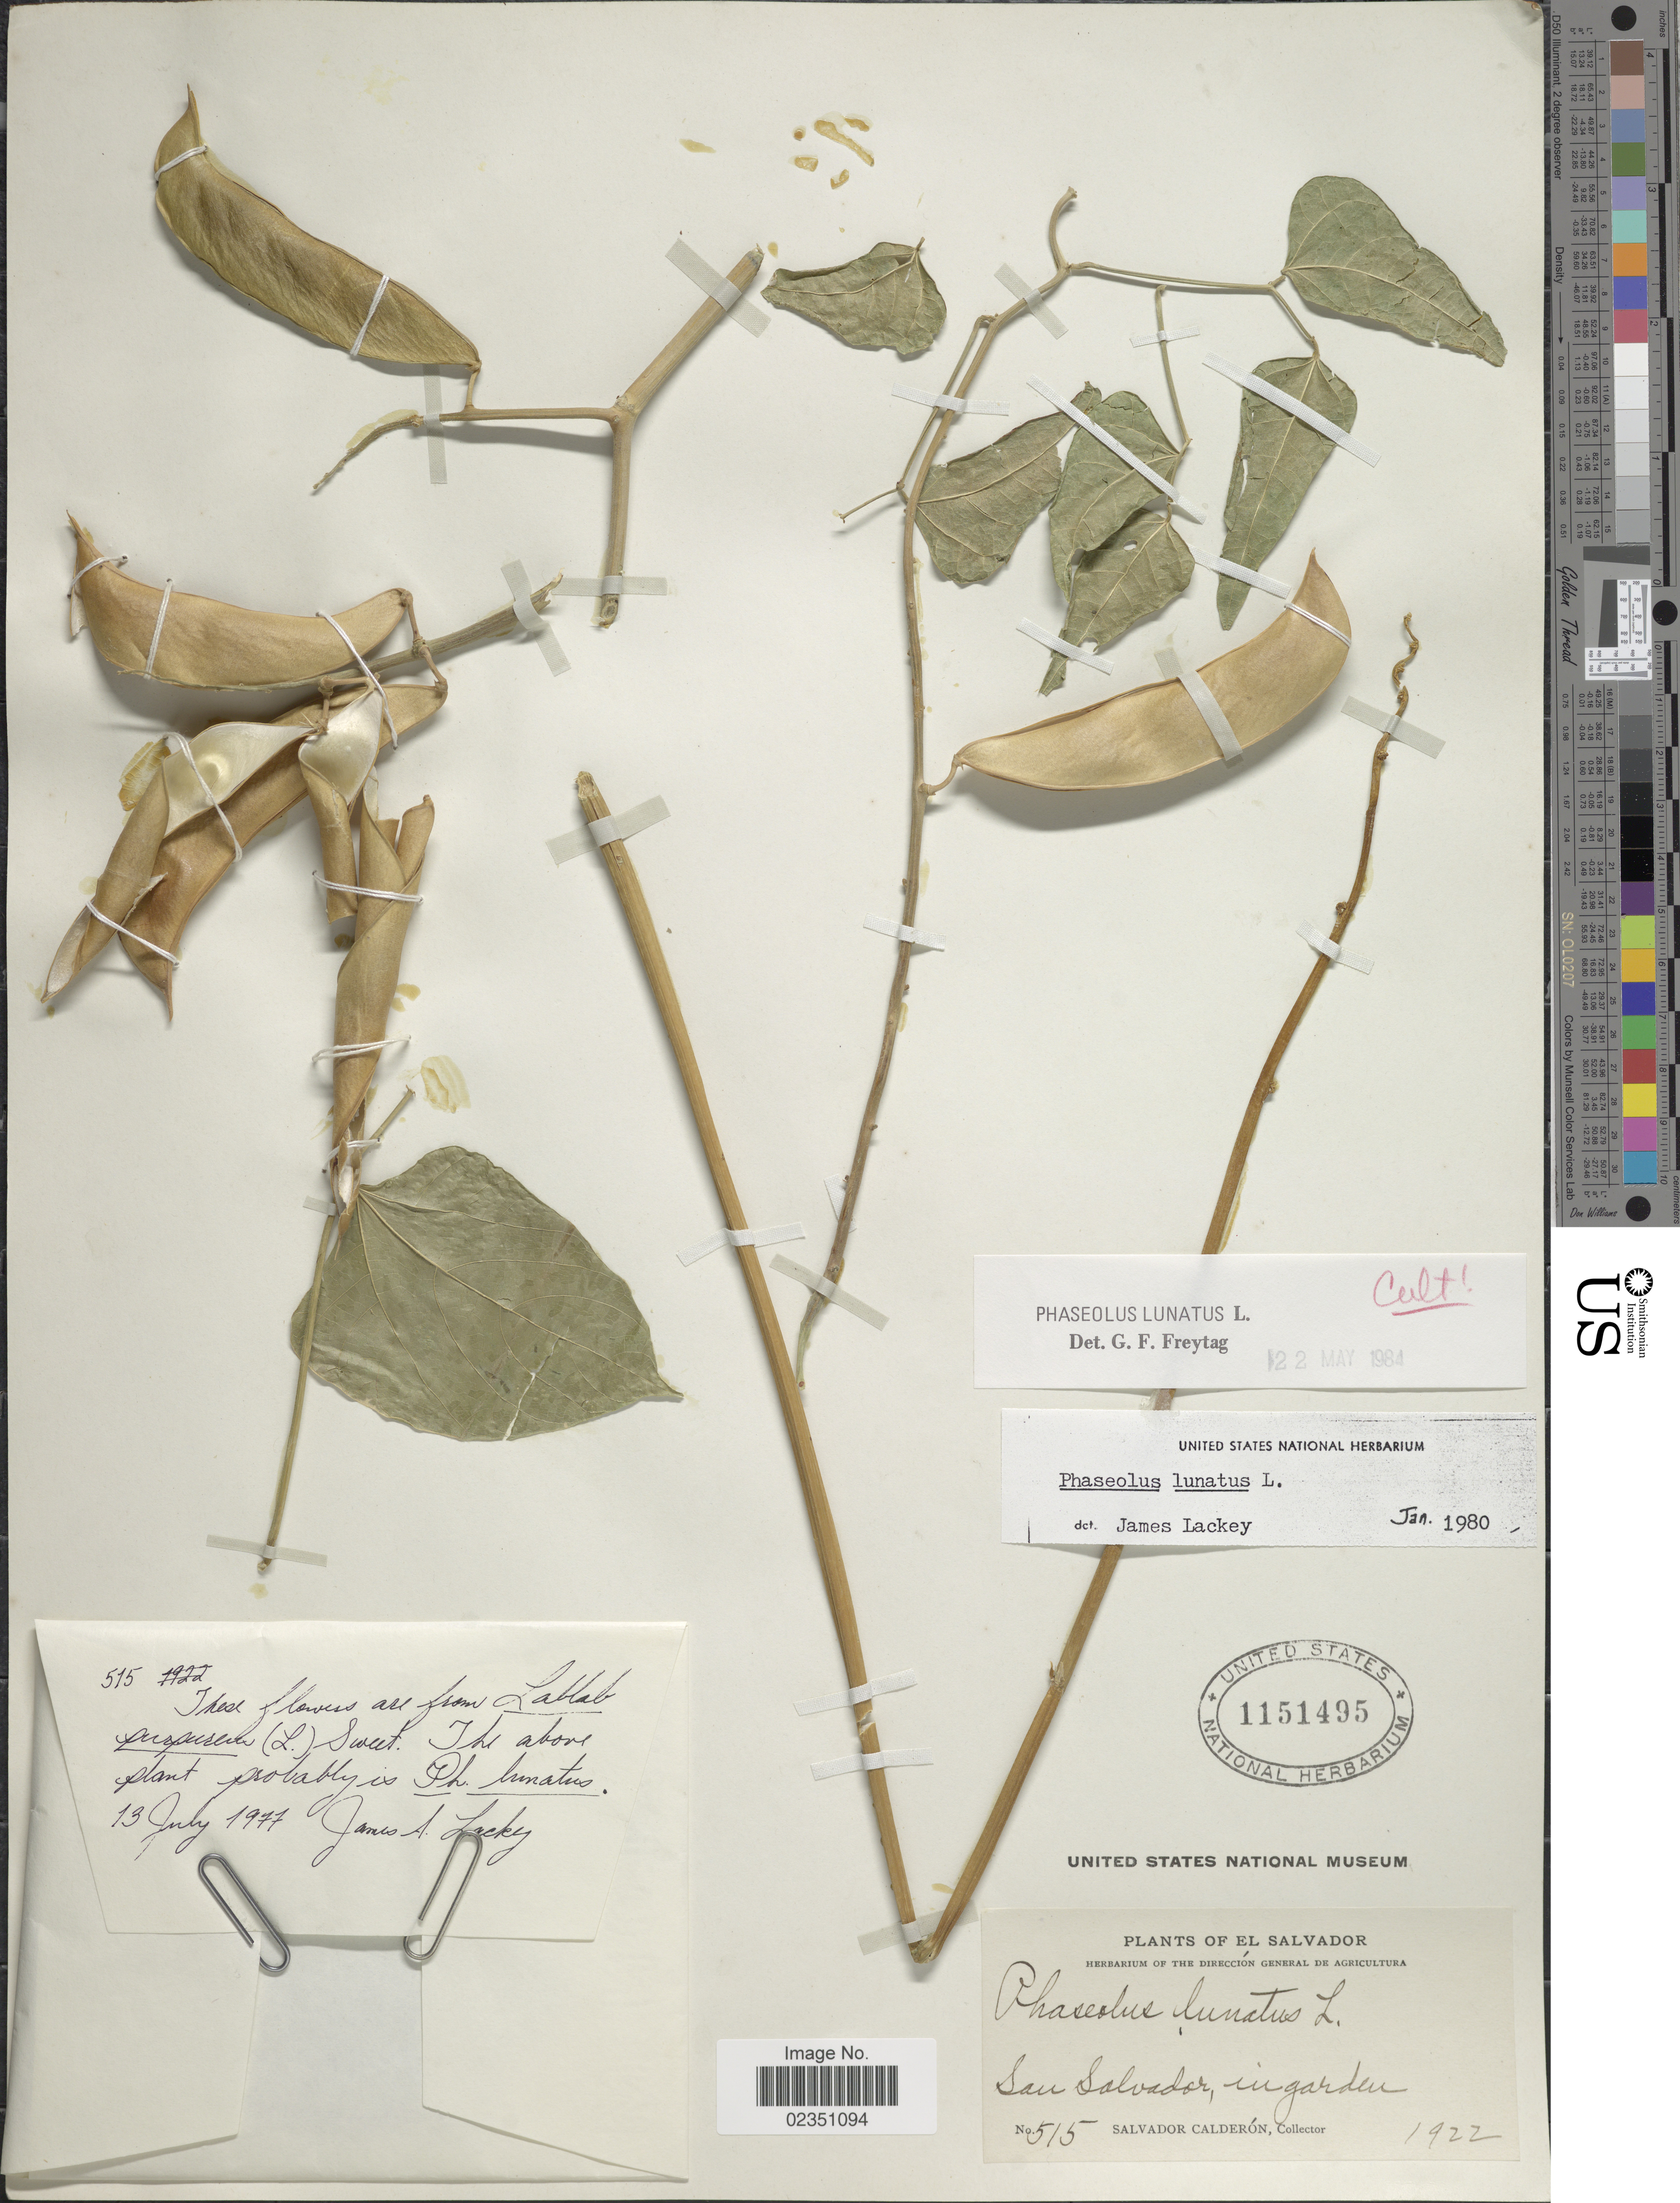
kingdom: Plantae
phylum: Tracheophyta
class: Magnoliopsida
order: Fabales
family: Fabaceae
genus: Phaseolus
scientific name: Phaseolus lunatus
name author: L.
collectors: S. Calderón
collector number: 515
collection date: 1922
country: El Salvador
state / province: San Salvador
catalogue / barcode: US 1151495